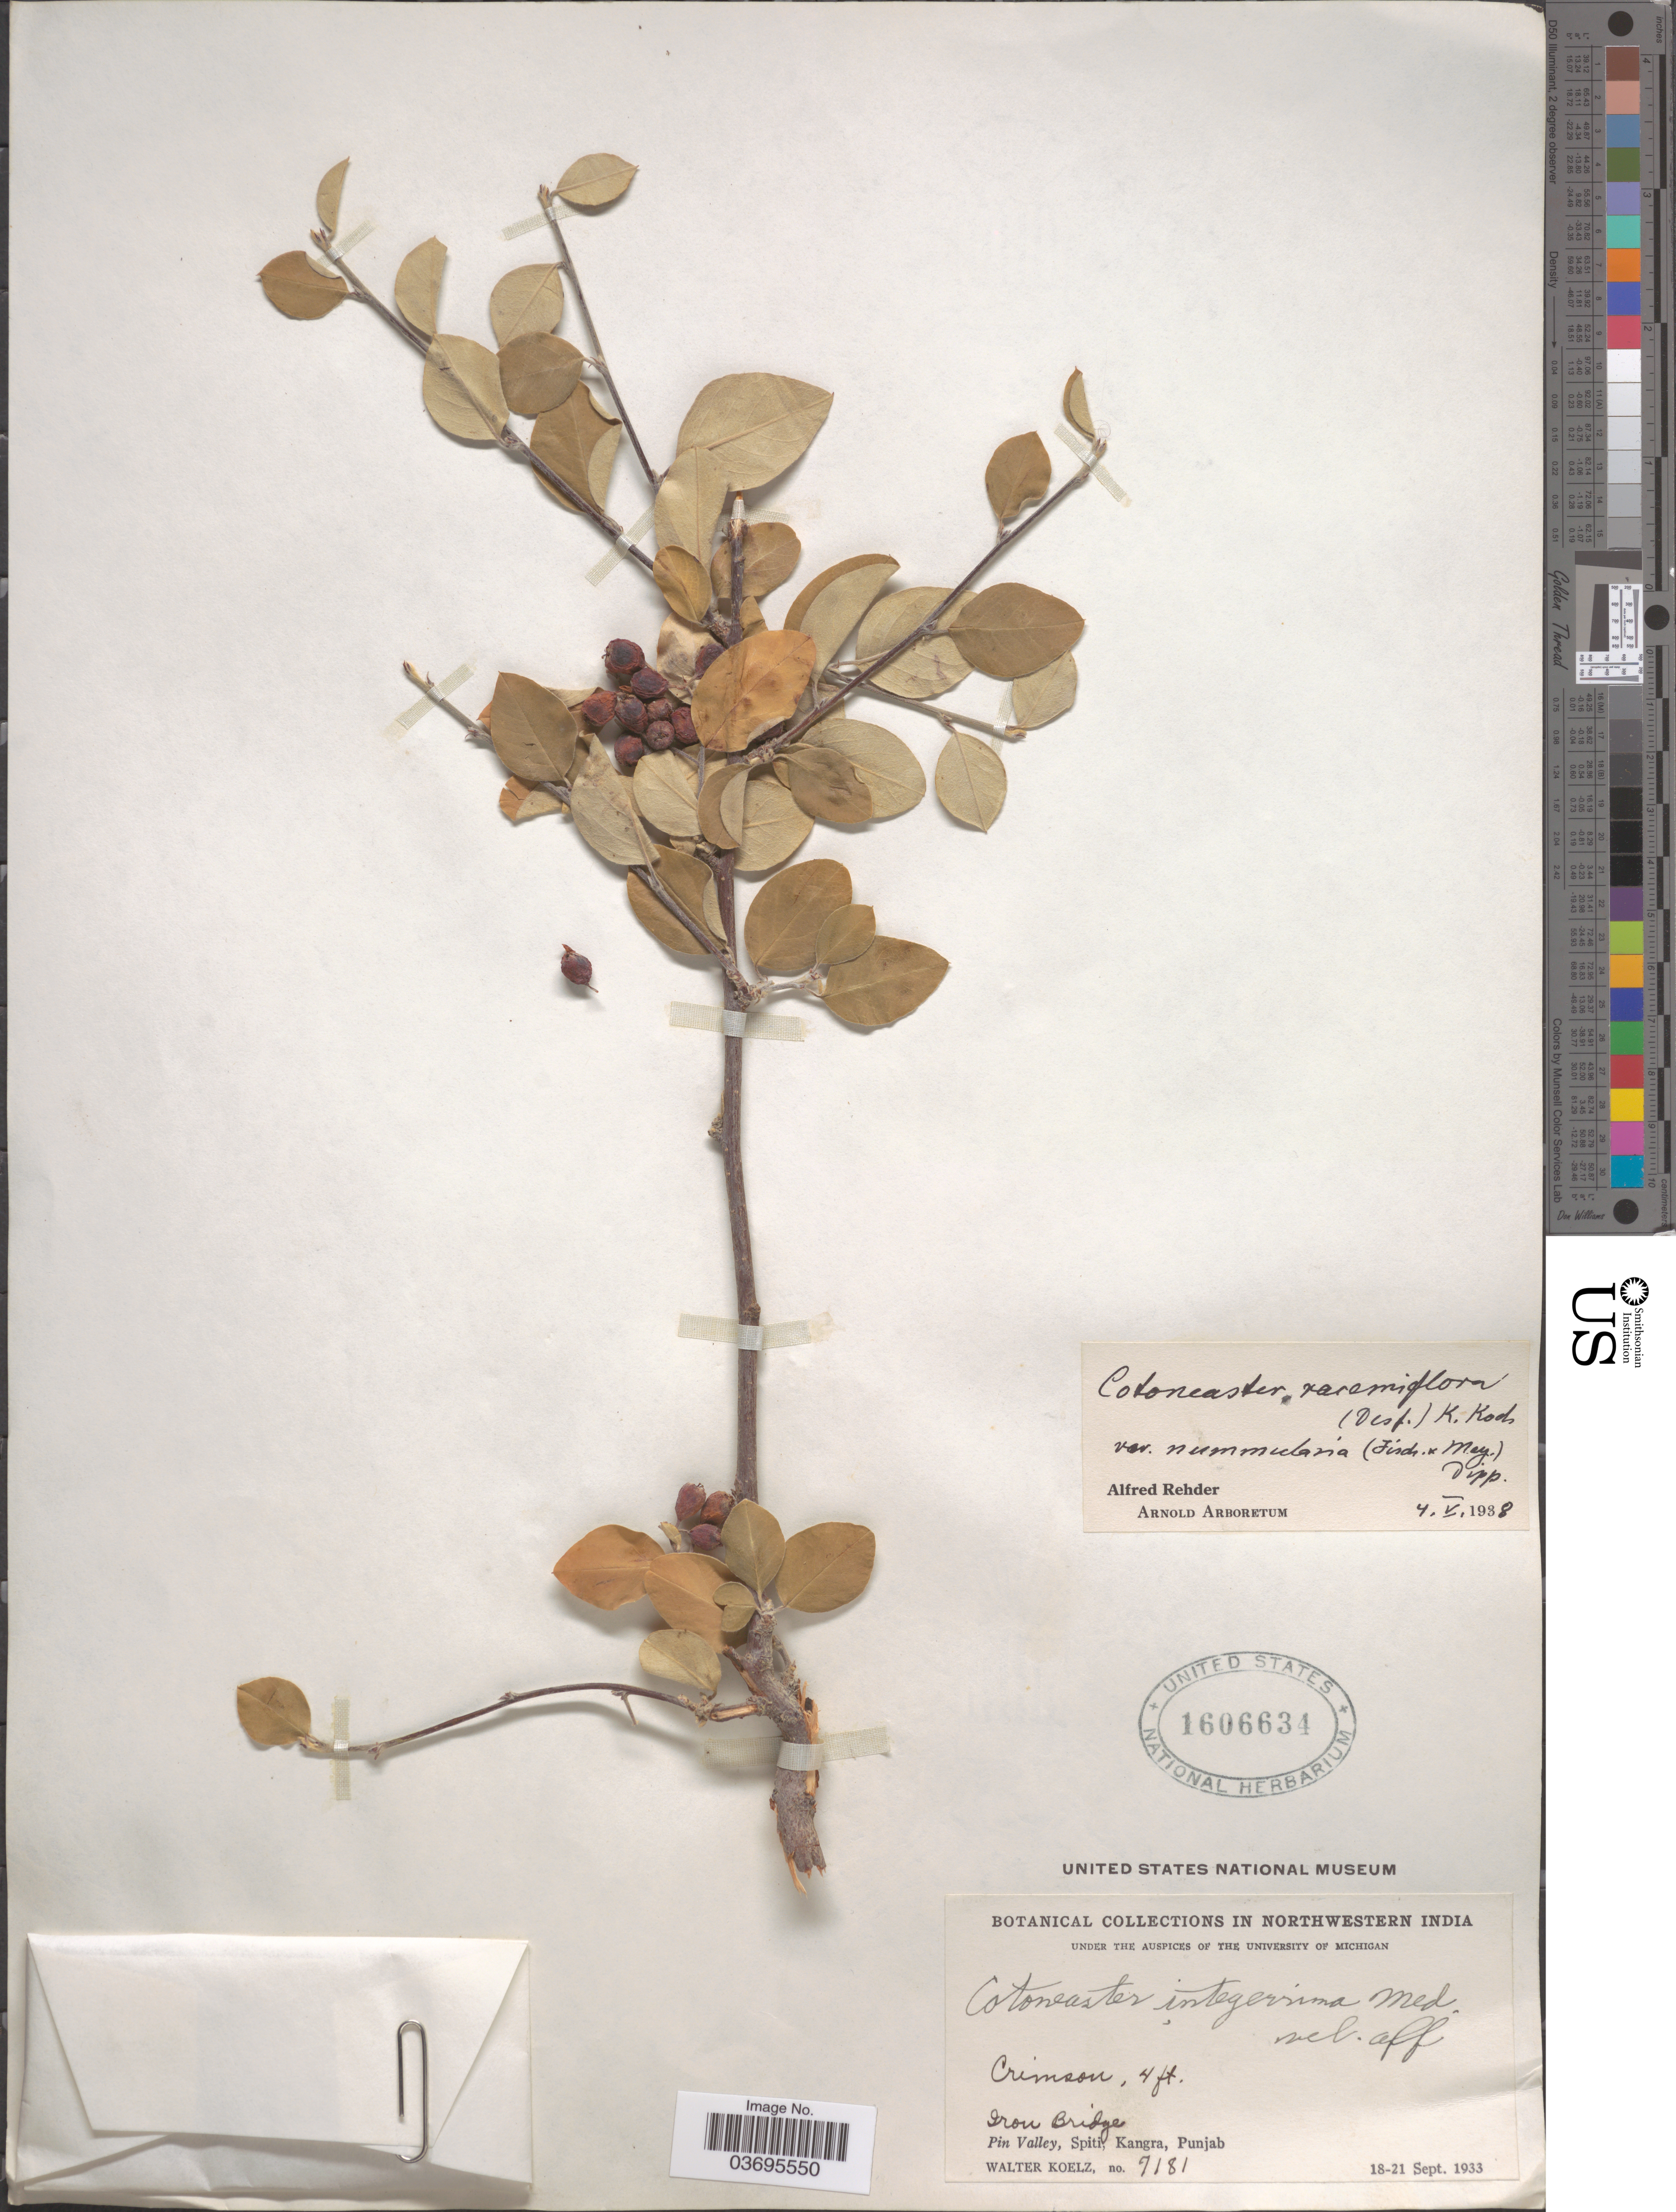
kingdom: Plantae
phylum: Tracheophyta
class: Magnoliopsida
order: Rosales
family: Rosaceae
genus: Cotoneaster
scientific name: Cotoneaster racemiflorus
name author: (Desf.) K. Koch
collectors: W. N. Koelz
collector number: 7181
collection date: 1933-09-18/1933-09-21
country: India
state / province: Punjab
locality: Northwestern India. Iron Bridge. Pin Valley, Spiti, Kangra.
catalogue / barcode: US 1606634